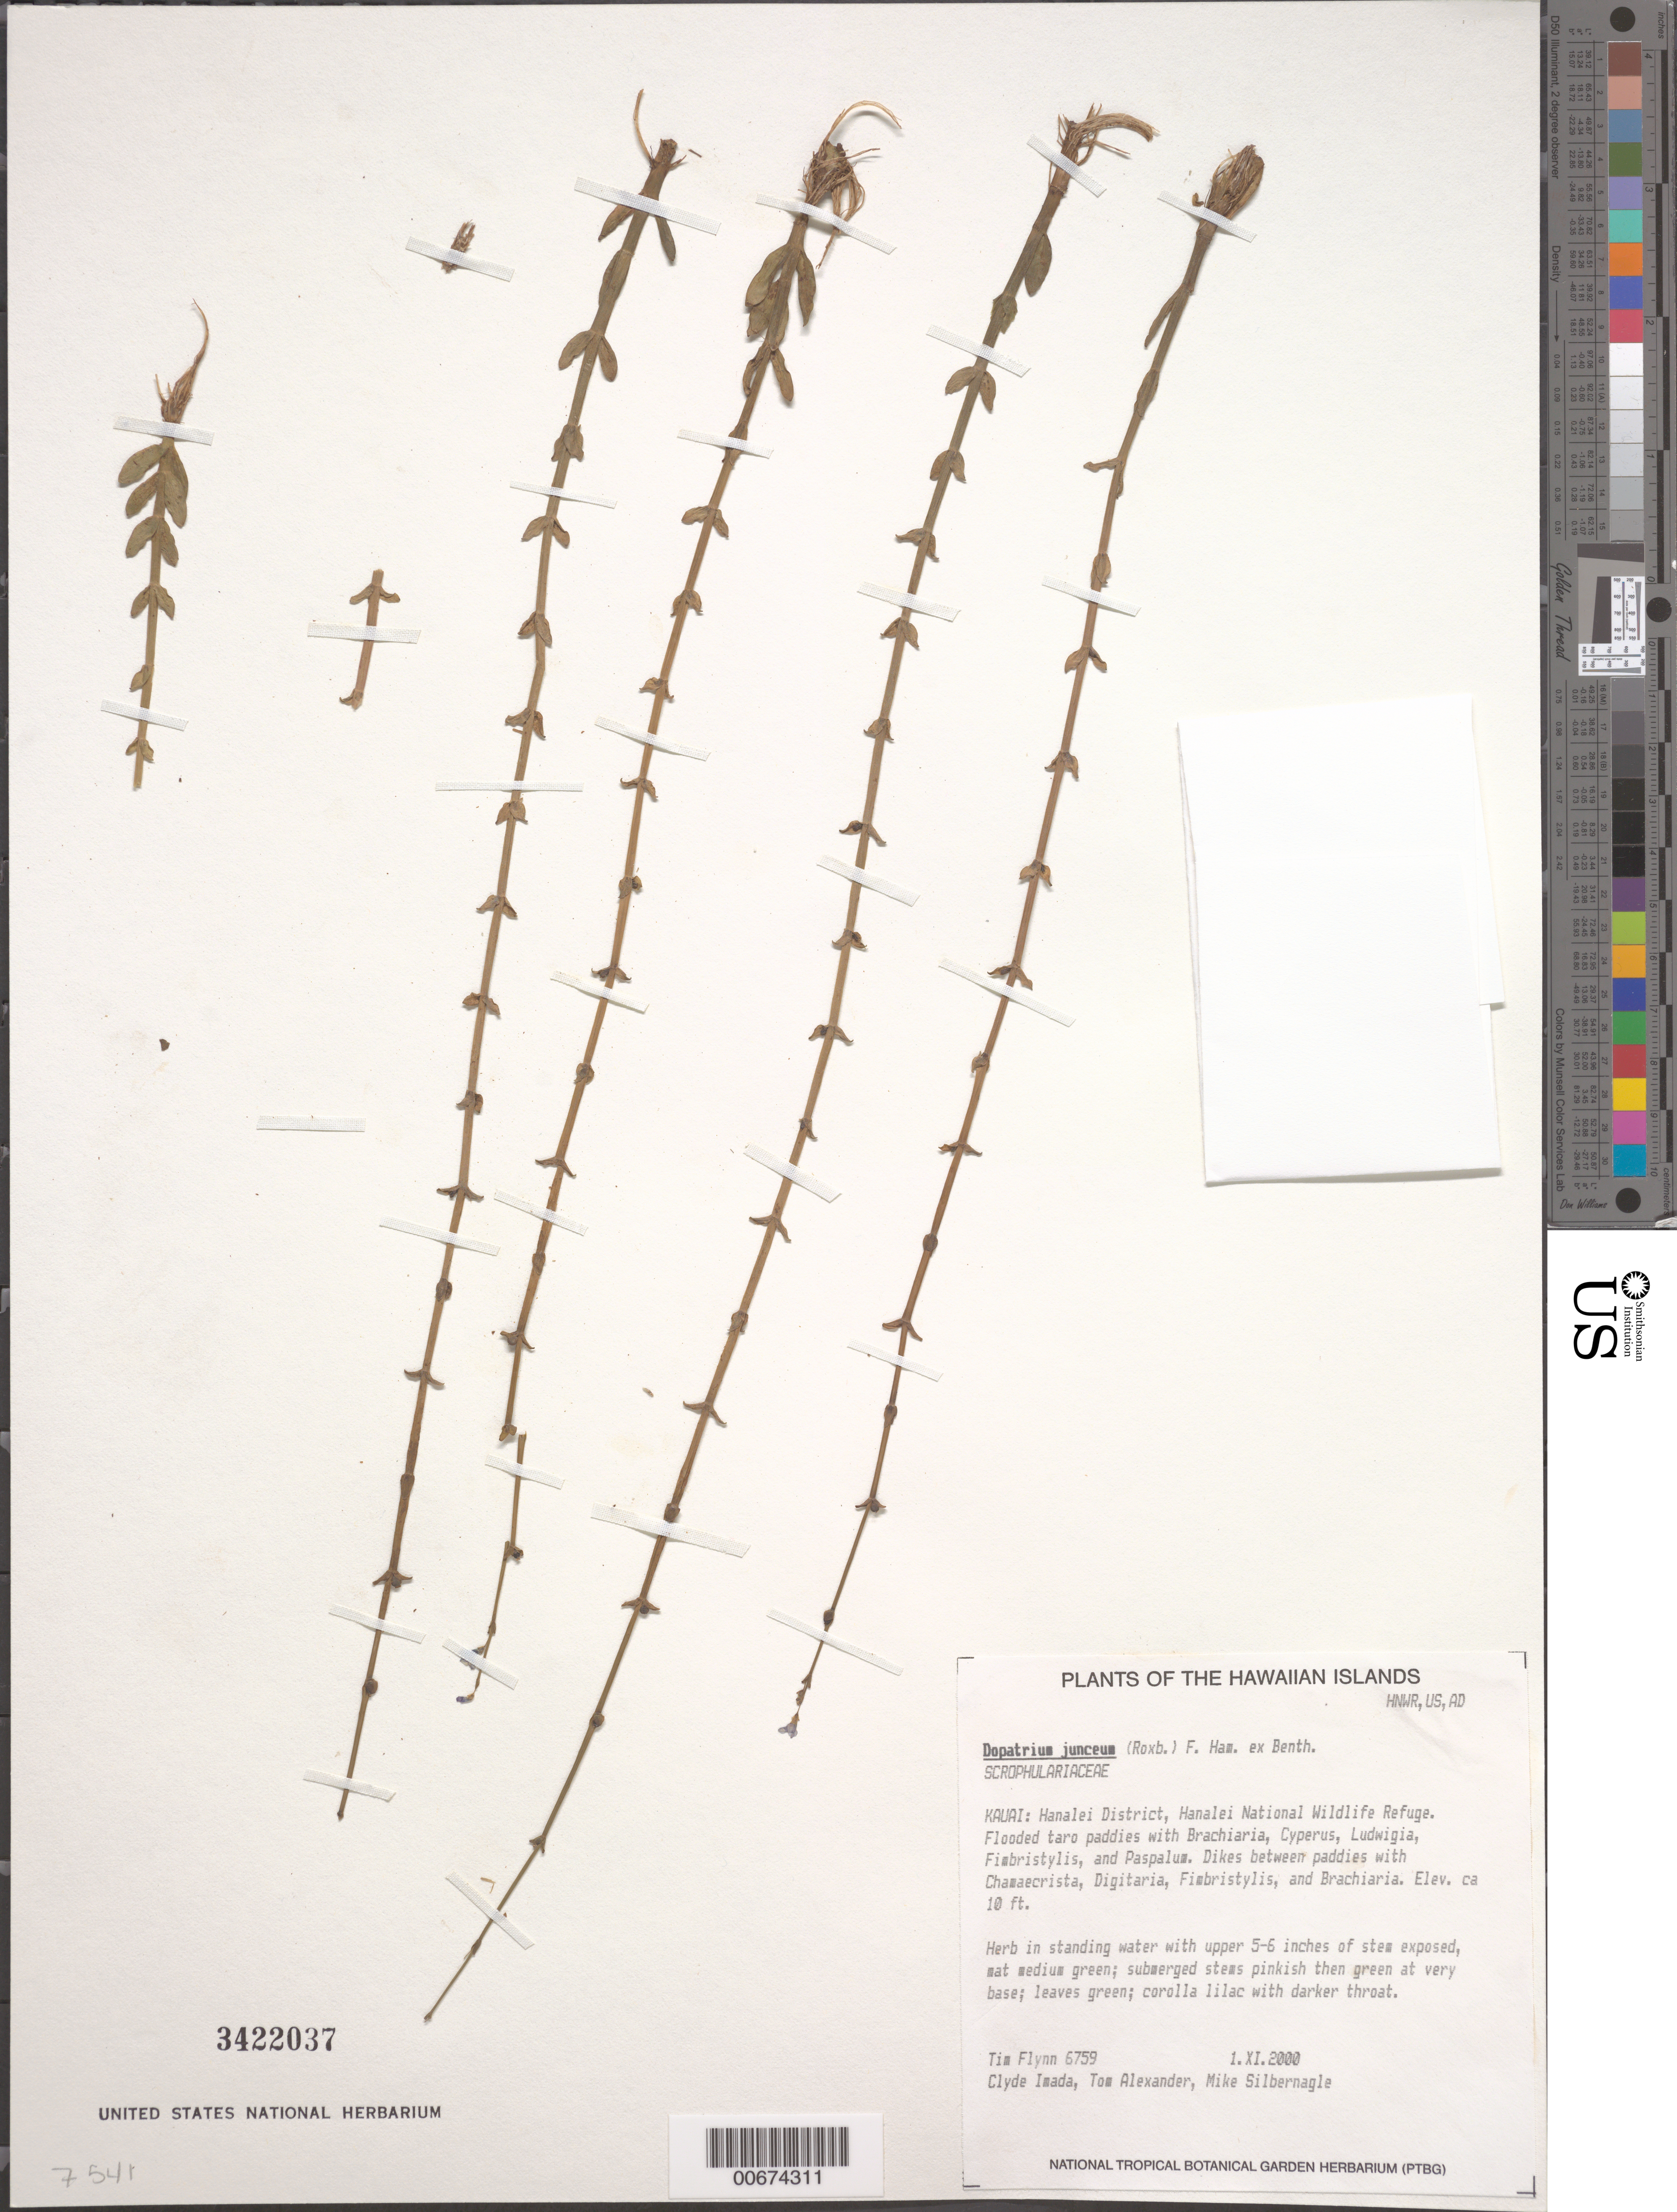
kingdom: Plantae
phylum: Tracheophyta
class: Magnoliopsida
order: Lamiales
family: Plantaginaceae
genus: Dopatrium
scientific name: Dopatrium junceum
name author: (Roxb.) Buch.-Ham. ex Benth.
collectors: T. W. Flynn, C. Imada, T. Alexander & M. Silbernagle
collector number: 6759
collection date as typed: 1 Nov 2000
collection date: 2000-11-01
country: United States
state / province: Hawaii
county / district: Kauai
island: Kaua'i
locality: Hanalei District, Hanalei National Wildlife Refuge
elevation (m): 3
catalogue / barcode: US 3442037